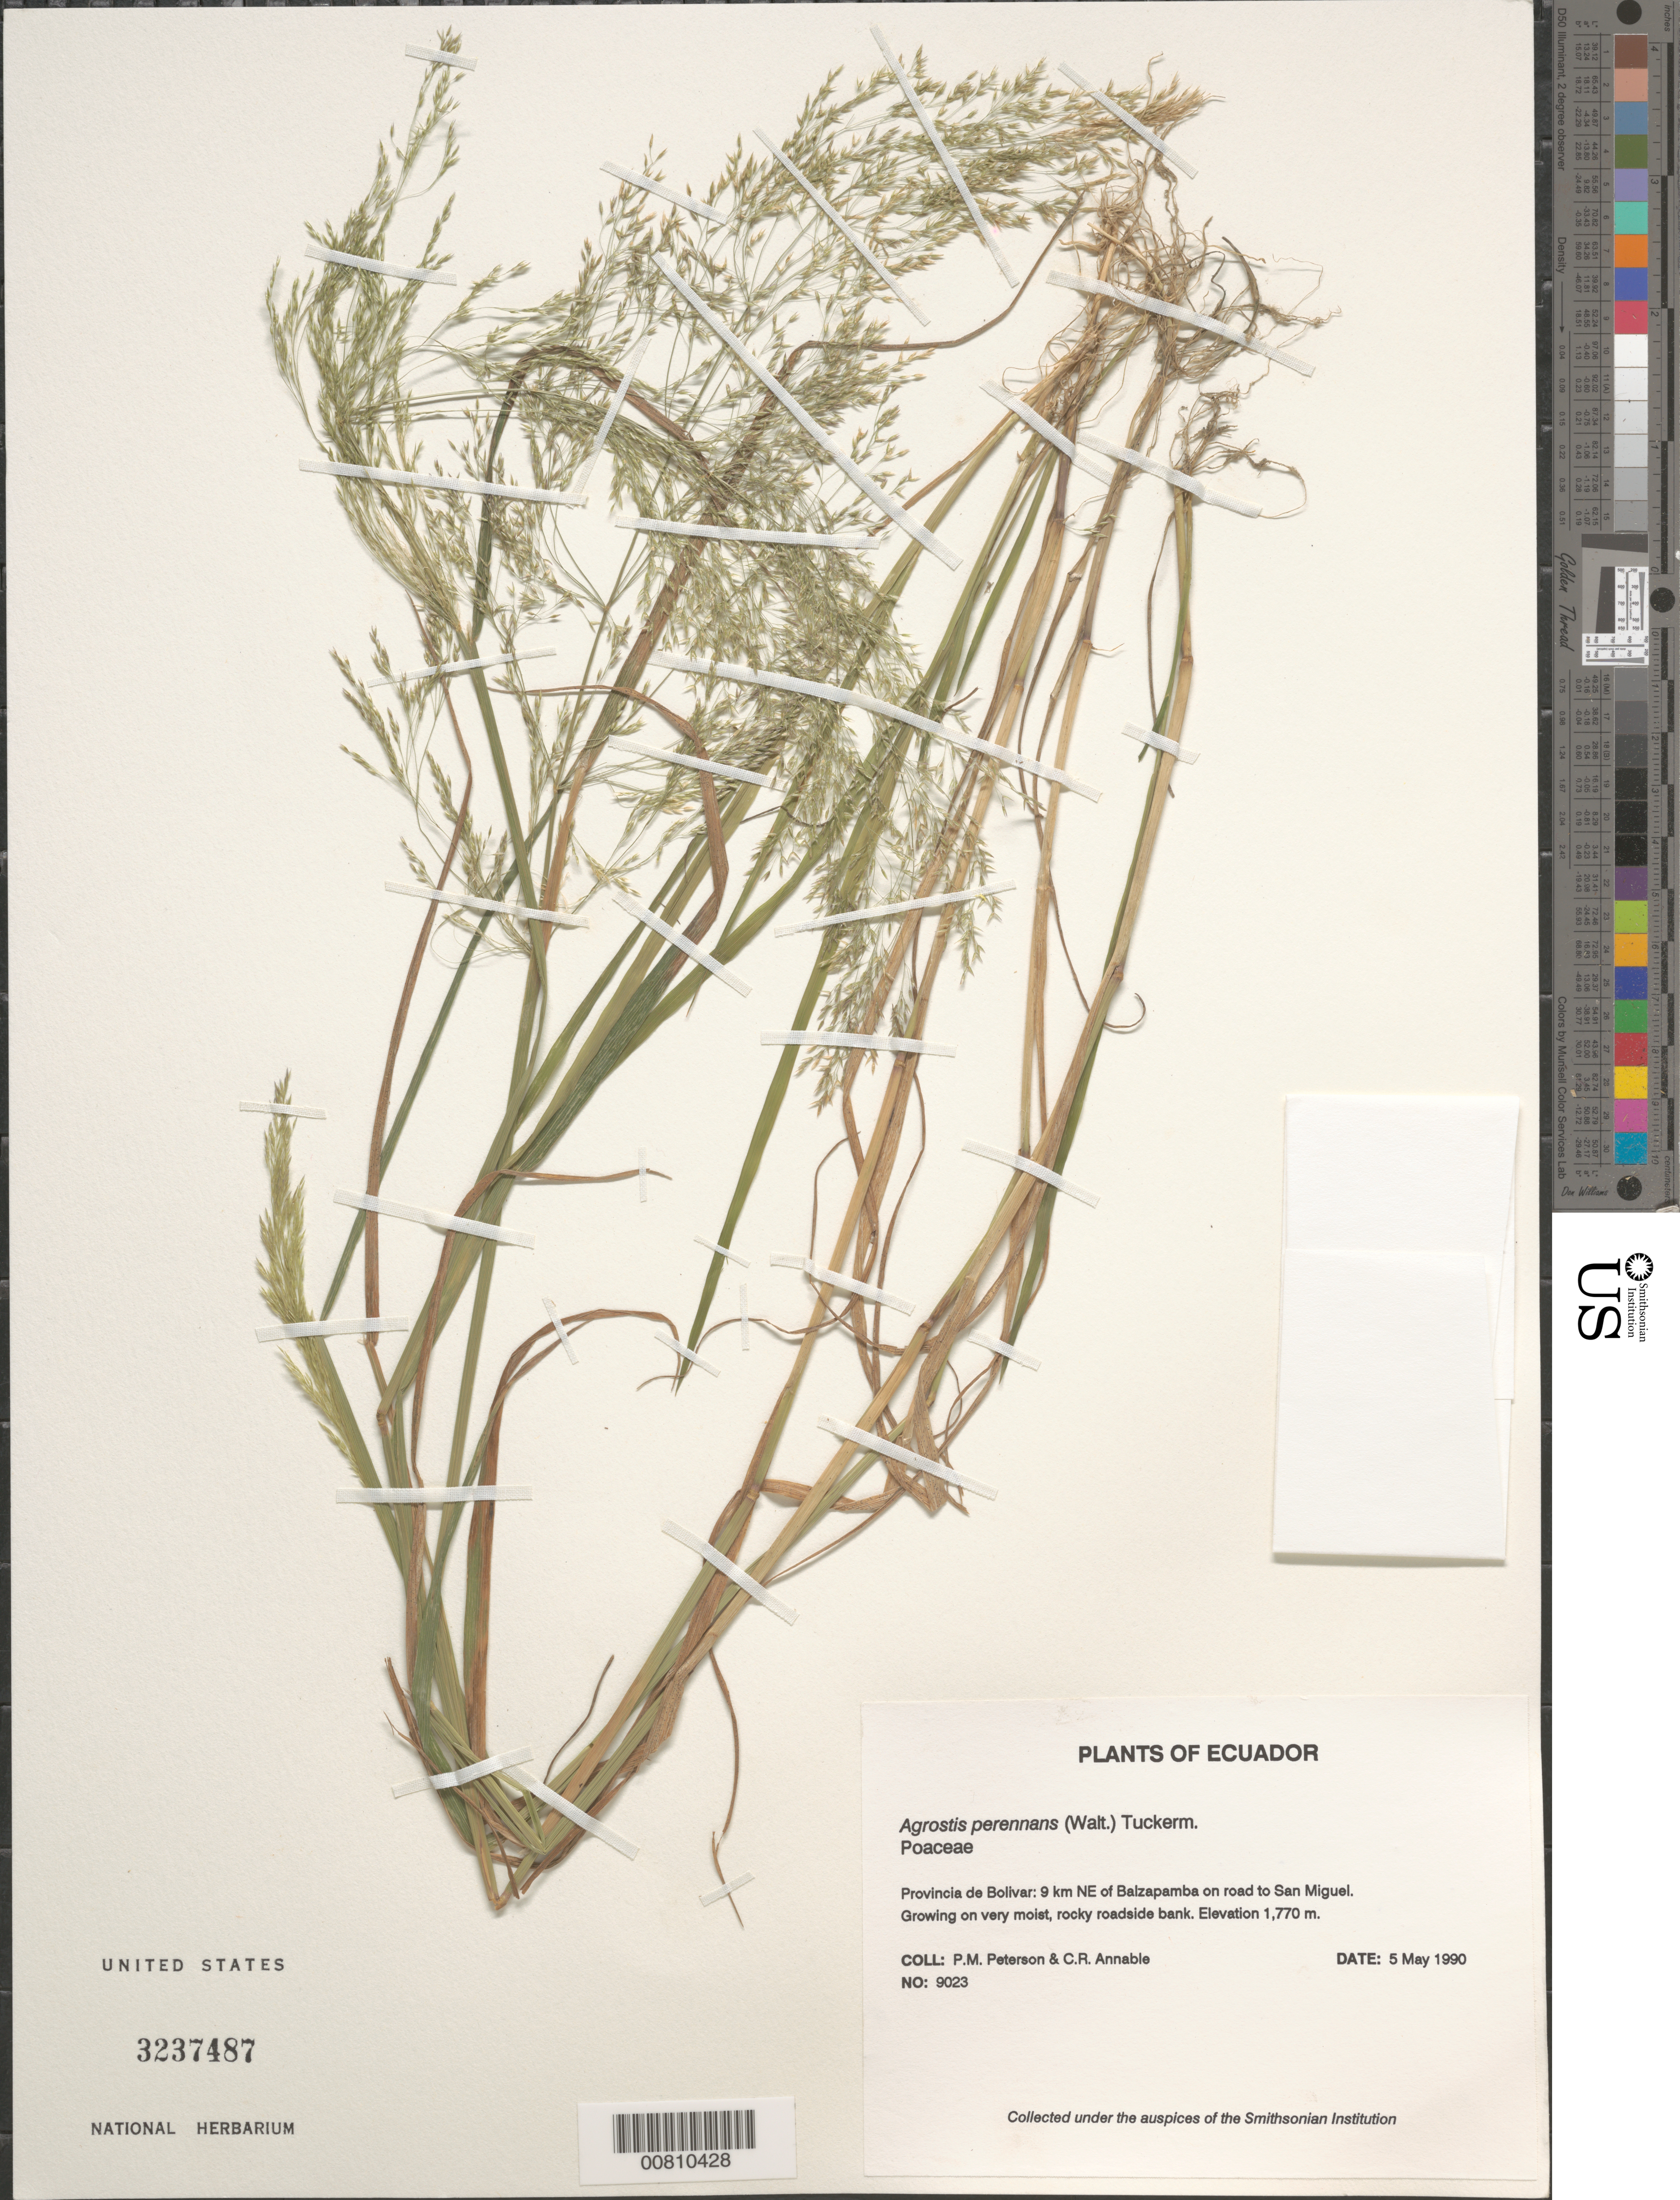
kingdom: Plantae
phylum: Tracheophyta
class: Liliopsida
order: Poales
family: Poaceae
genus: Agrostis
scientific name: Agrostis perennans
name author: (Walter) Tuck.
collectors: P. M. Peterson & C. R. Annable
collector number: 09023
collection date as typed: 05 May 1990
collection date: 1990-05-05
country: Ecuador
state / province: Bolivar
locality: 9 km NE of Balzapamba on road to San Miguel.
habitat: Growing on very moist, rocky roadside bank.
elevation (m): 1770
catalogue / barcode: US 3237487